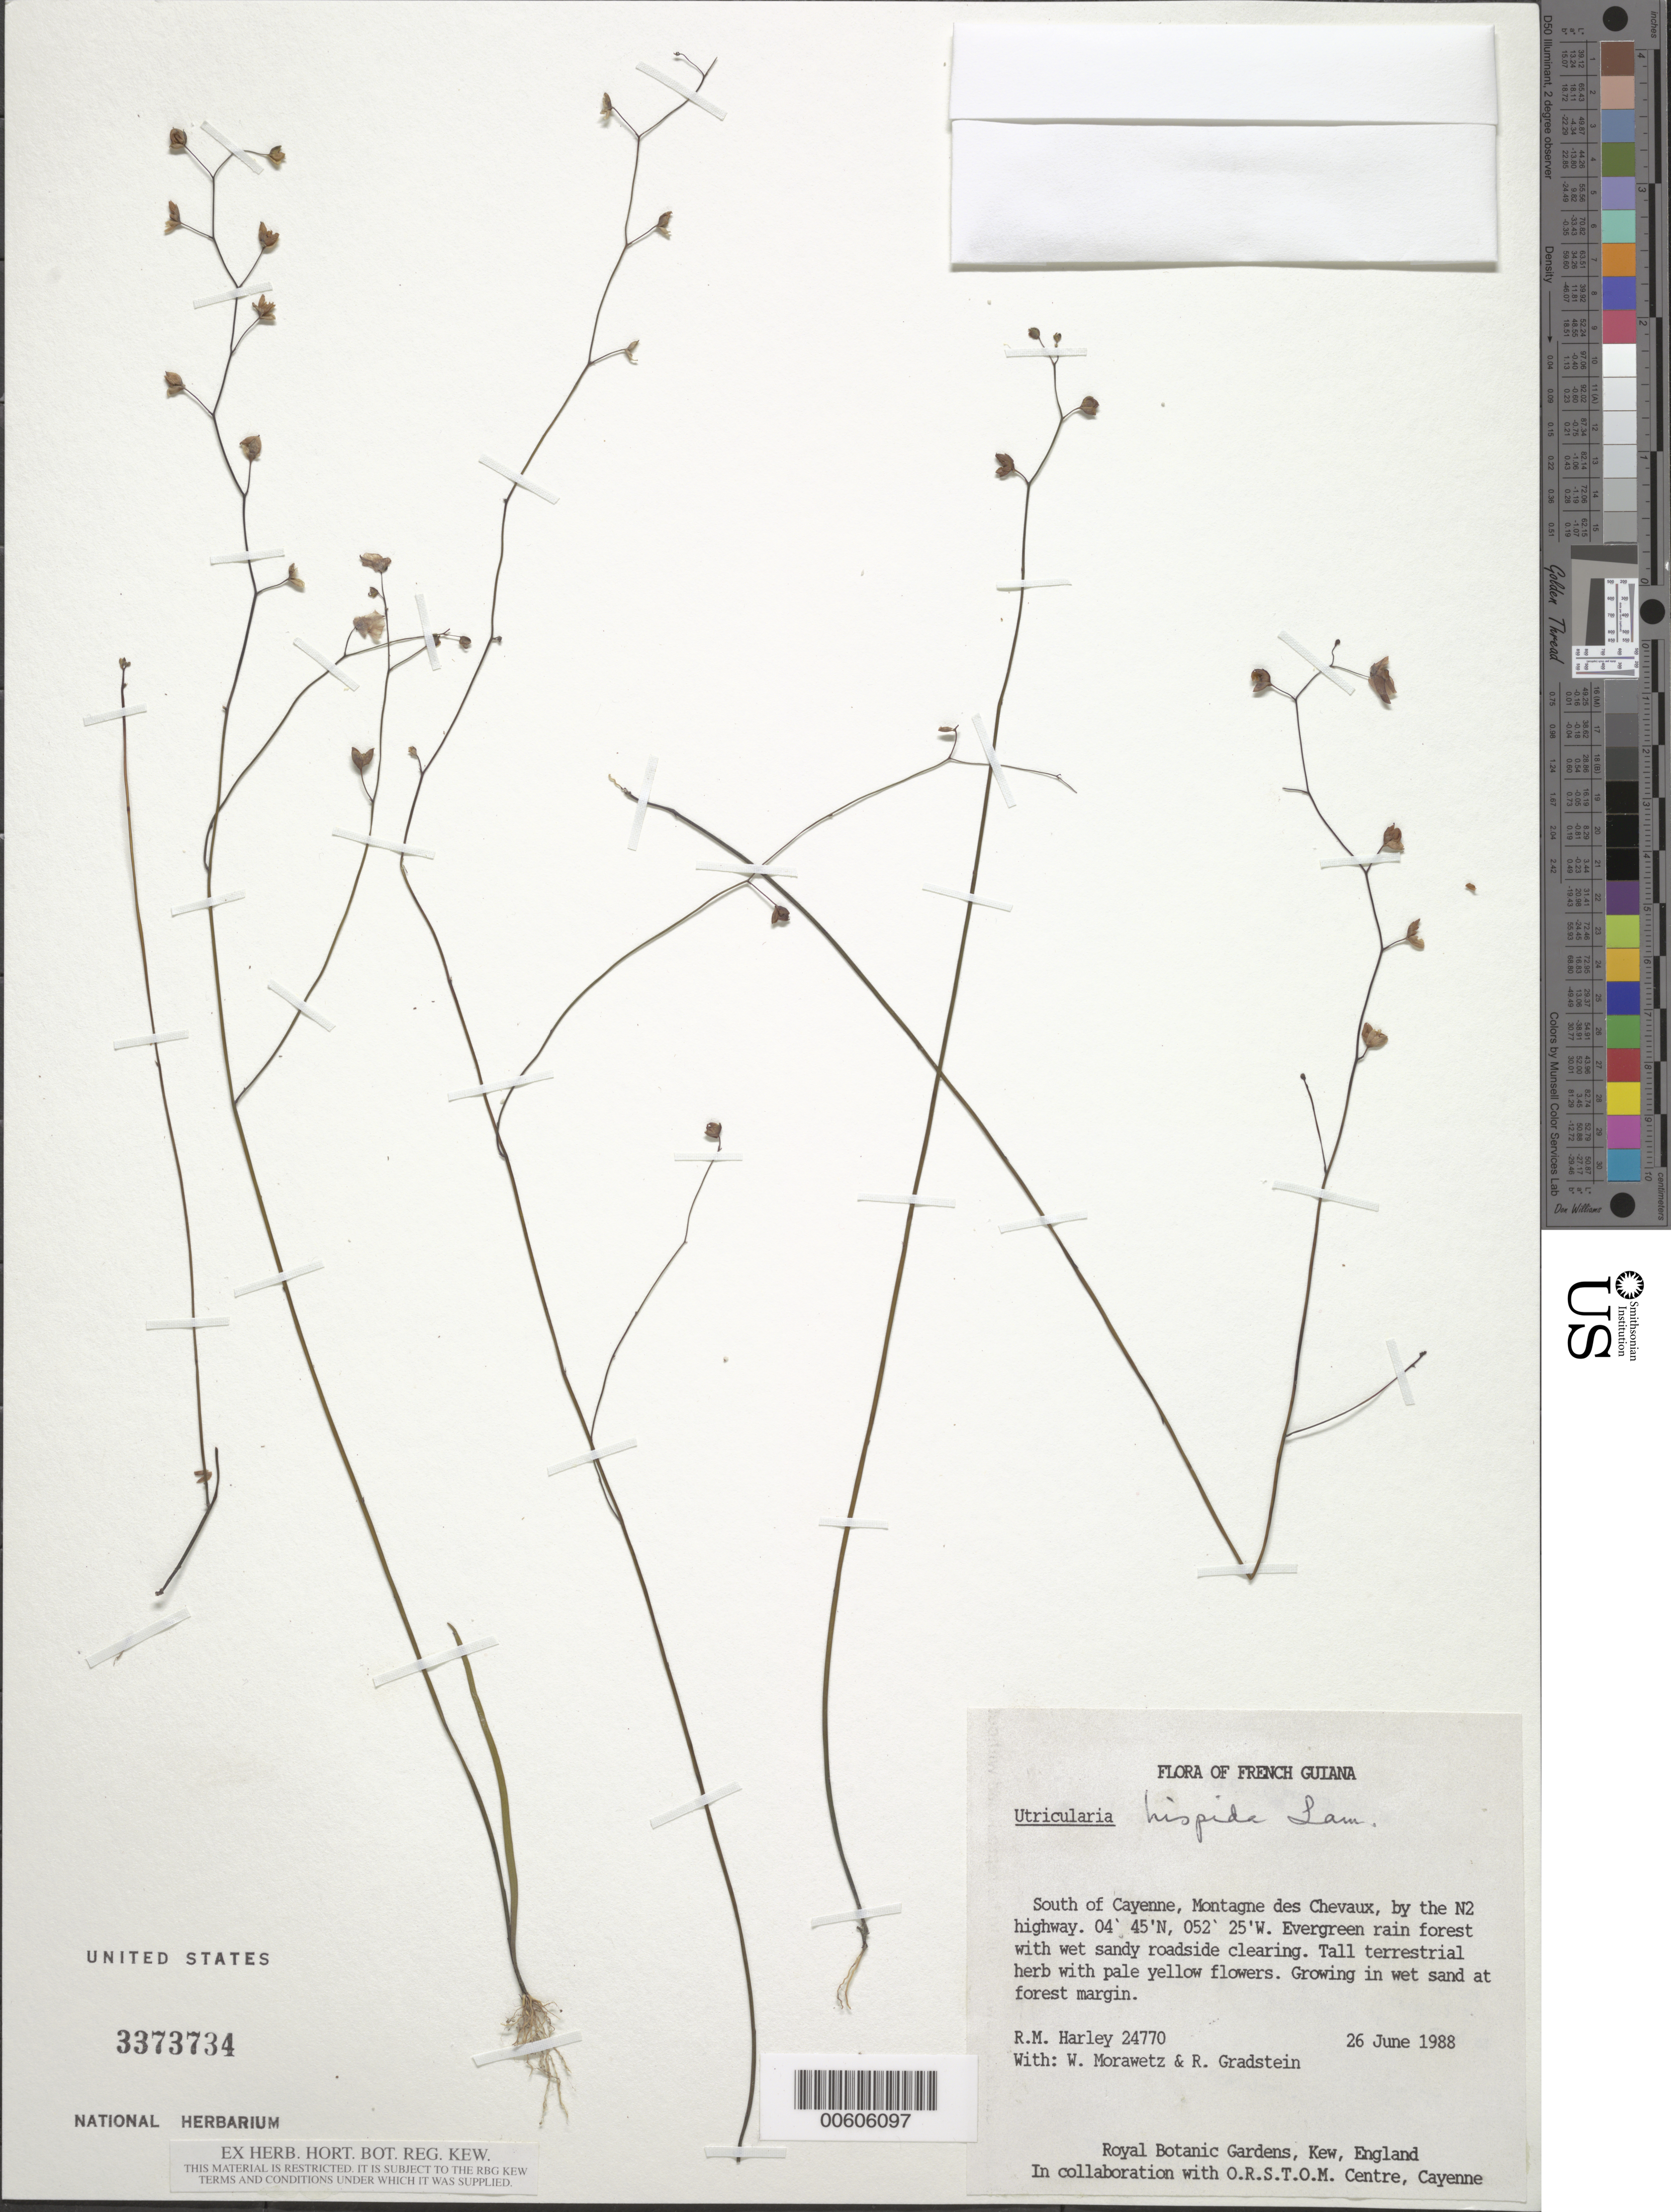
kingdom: Plantae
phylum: Tracheophyta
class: Magnoliopsida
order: Lamiales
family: Lentibulariaceae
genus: Utricularia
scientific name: Utricularia hispida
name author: Lam.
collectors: R. M. Harley, W. Morawetz & R. Gradstein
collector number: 24770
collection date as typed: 26-Jun-88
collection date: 1988-06-26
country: French Guiana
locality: Montagne de Chevaux, near Rivière Comte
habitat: Evergreen rain forest w/wet sandy roadside clearing; growing in wet sand at forest margin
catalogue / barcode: US 3373734